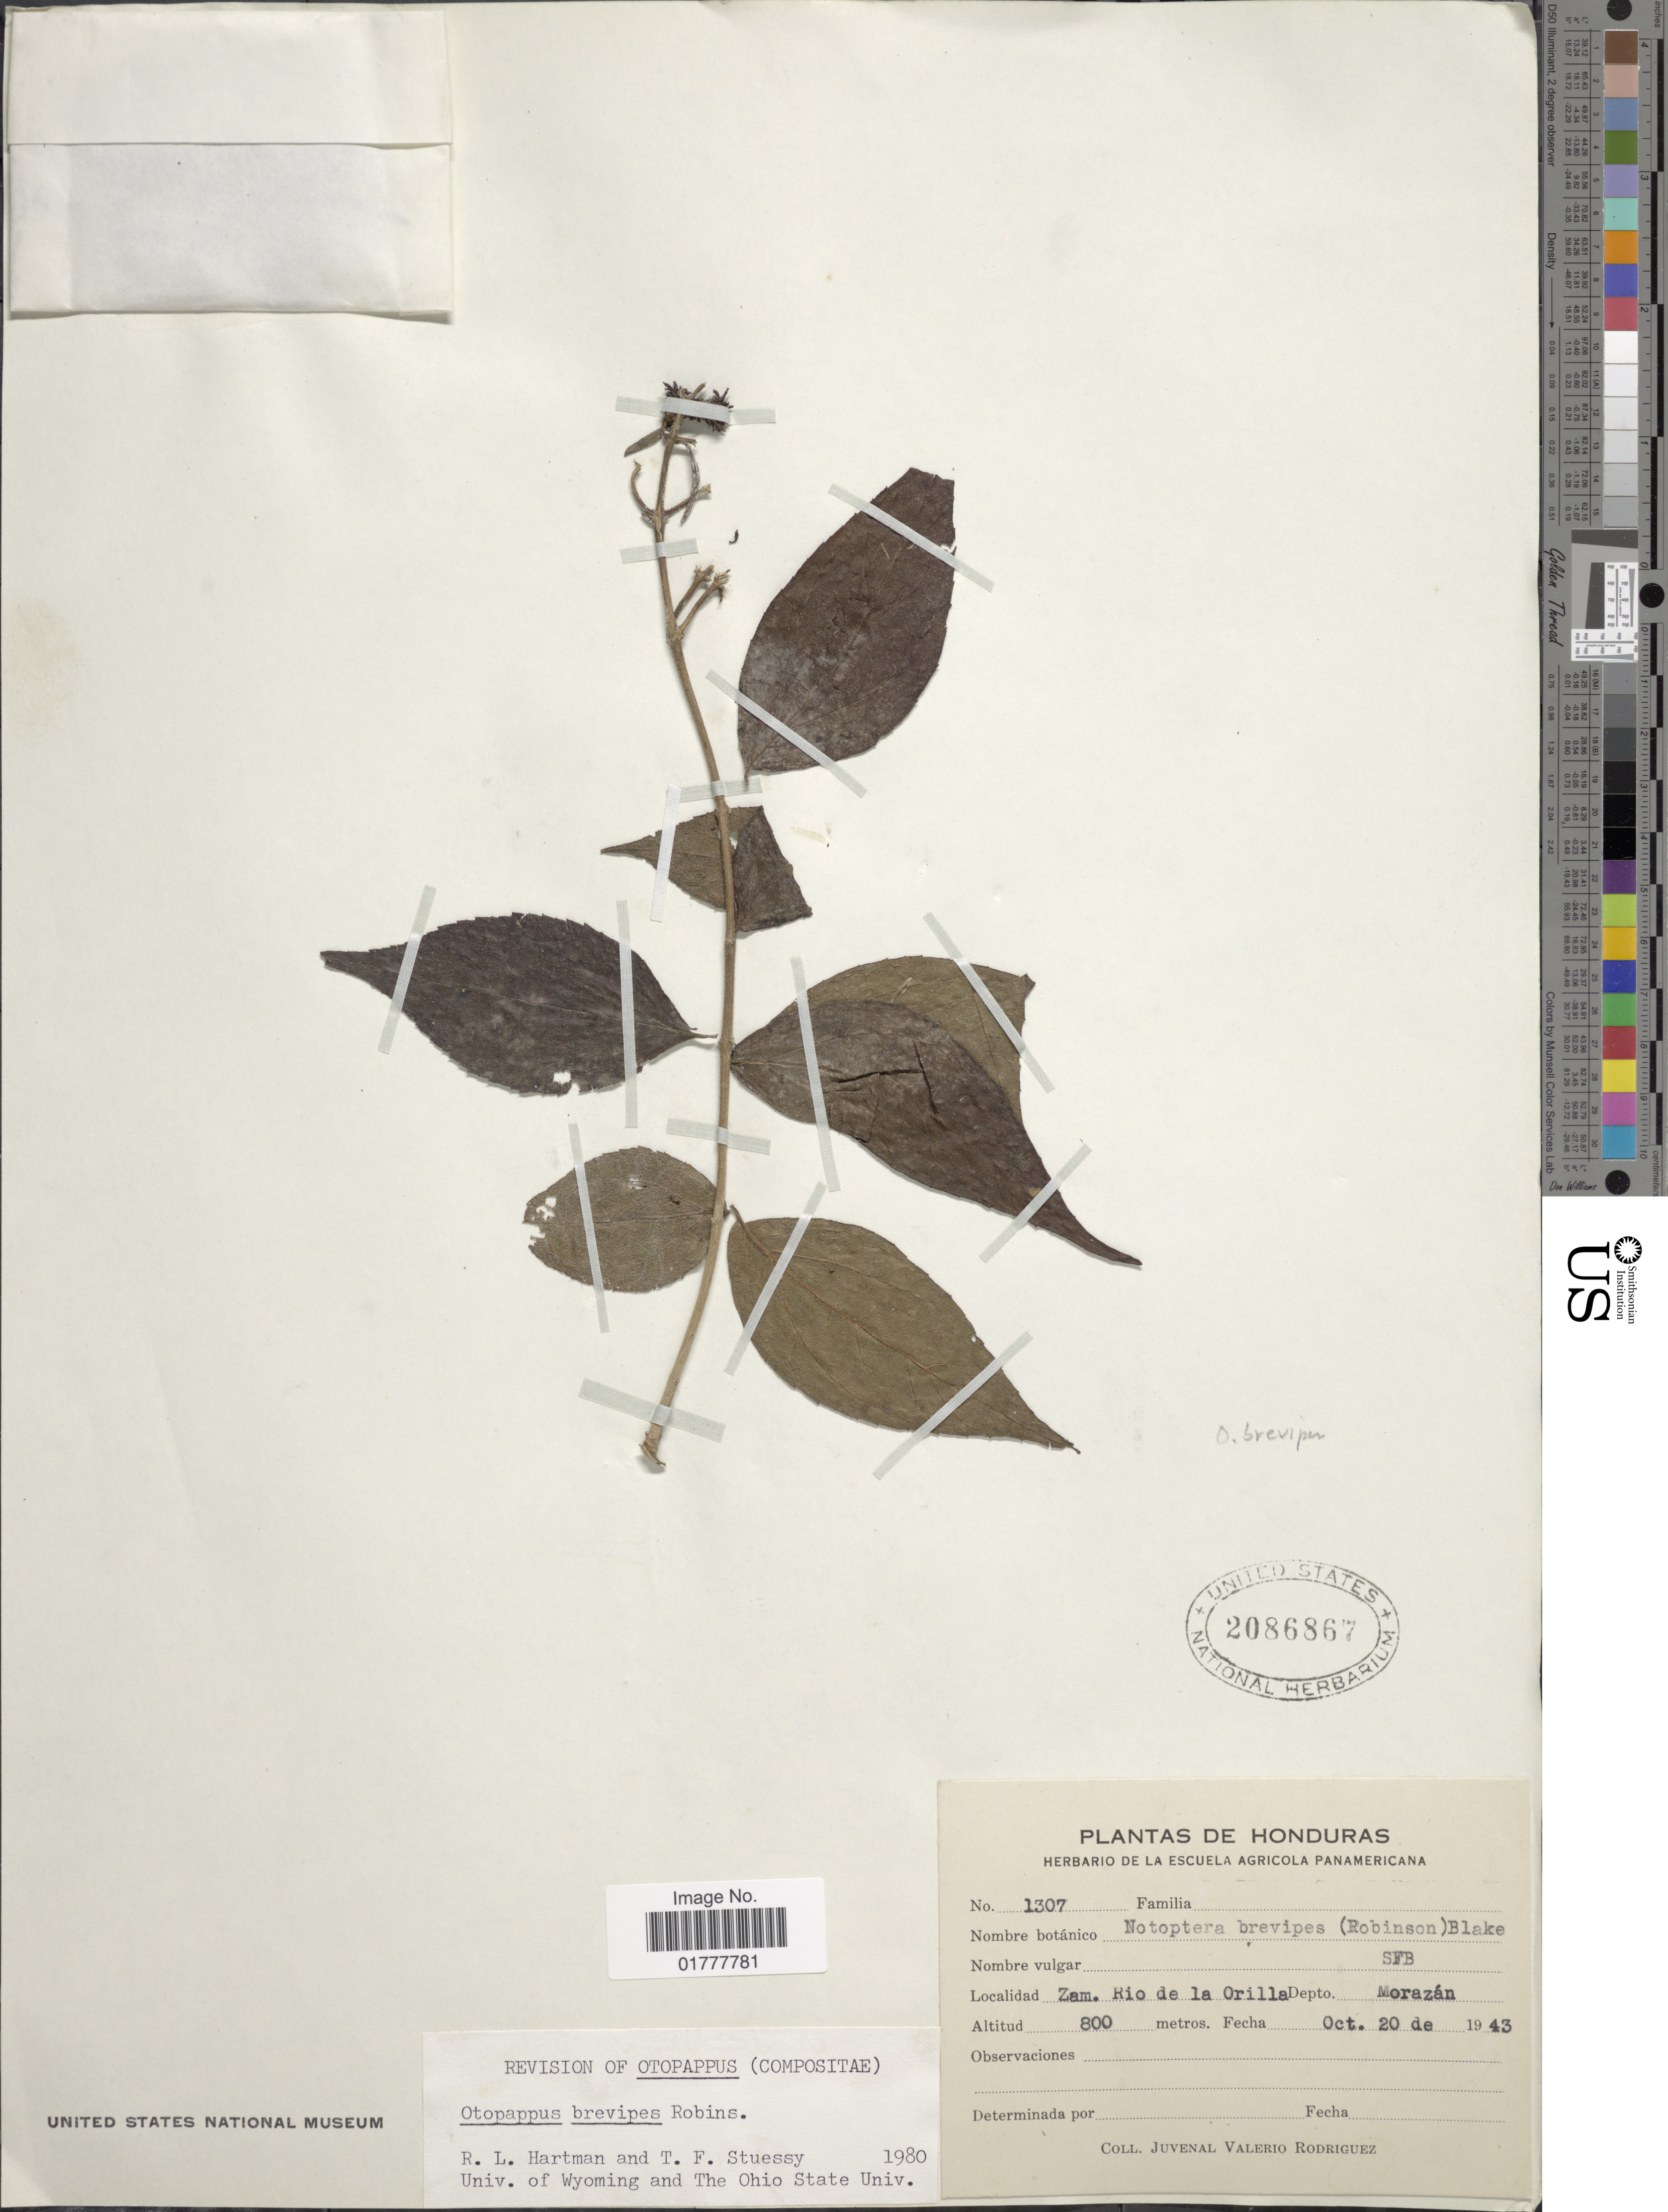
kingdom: Plantae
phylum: Tracheophyta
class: Magnoliopsida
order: Asterales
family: Asteraceae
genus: Otopappus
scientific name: Otopappus brevipes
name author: B.L. Rob.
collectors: J. Rodriguez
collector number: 1307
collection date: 1943-10-20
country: Honduras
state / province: Fco. Morazán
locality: Zam. Rio de la Orilla. Dept. Morazan.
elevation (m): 800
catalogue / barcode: US 2086867